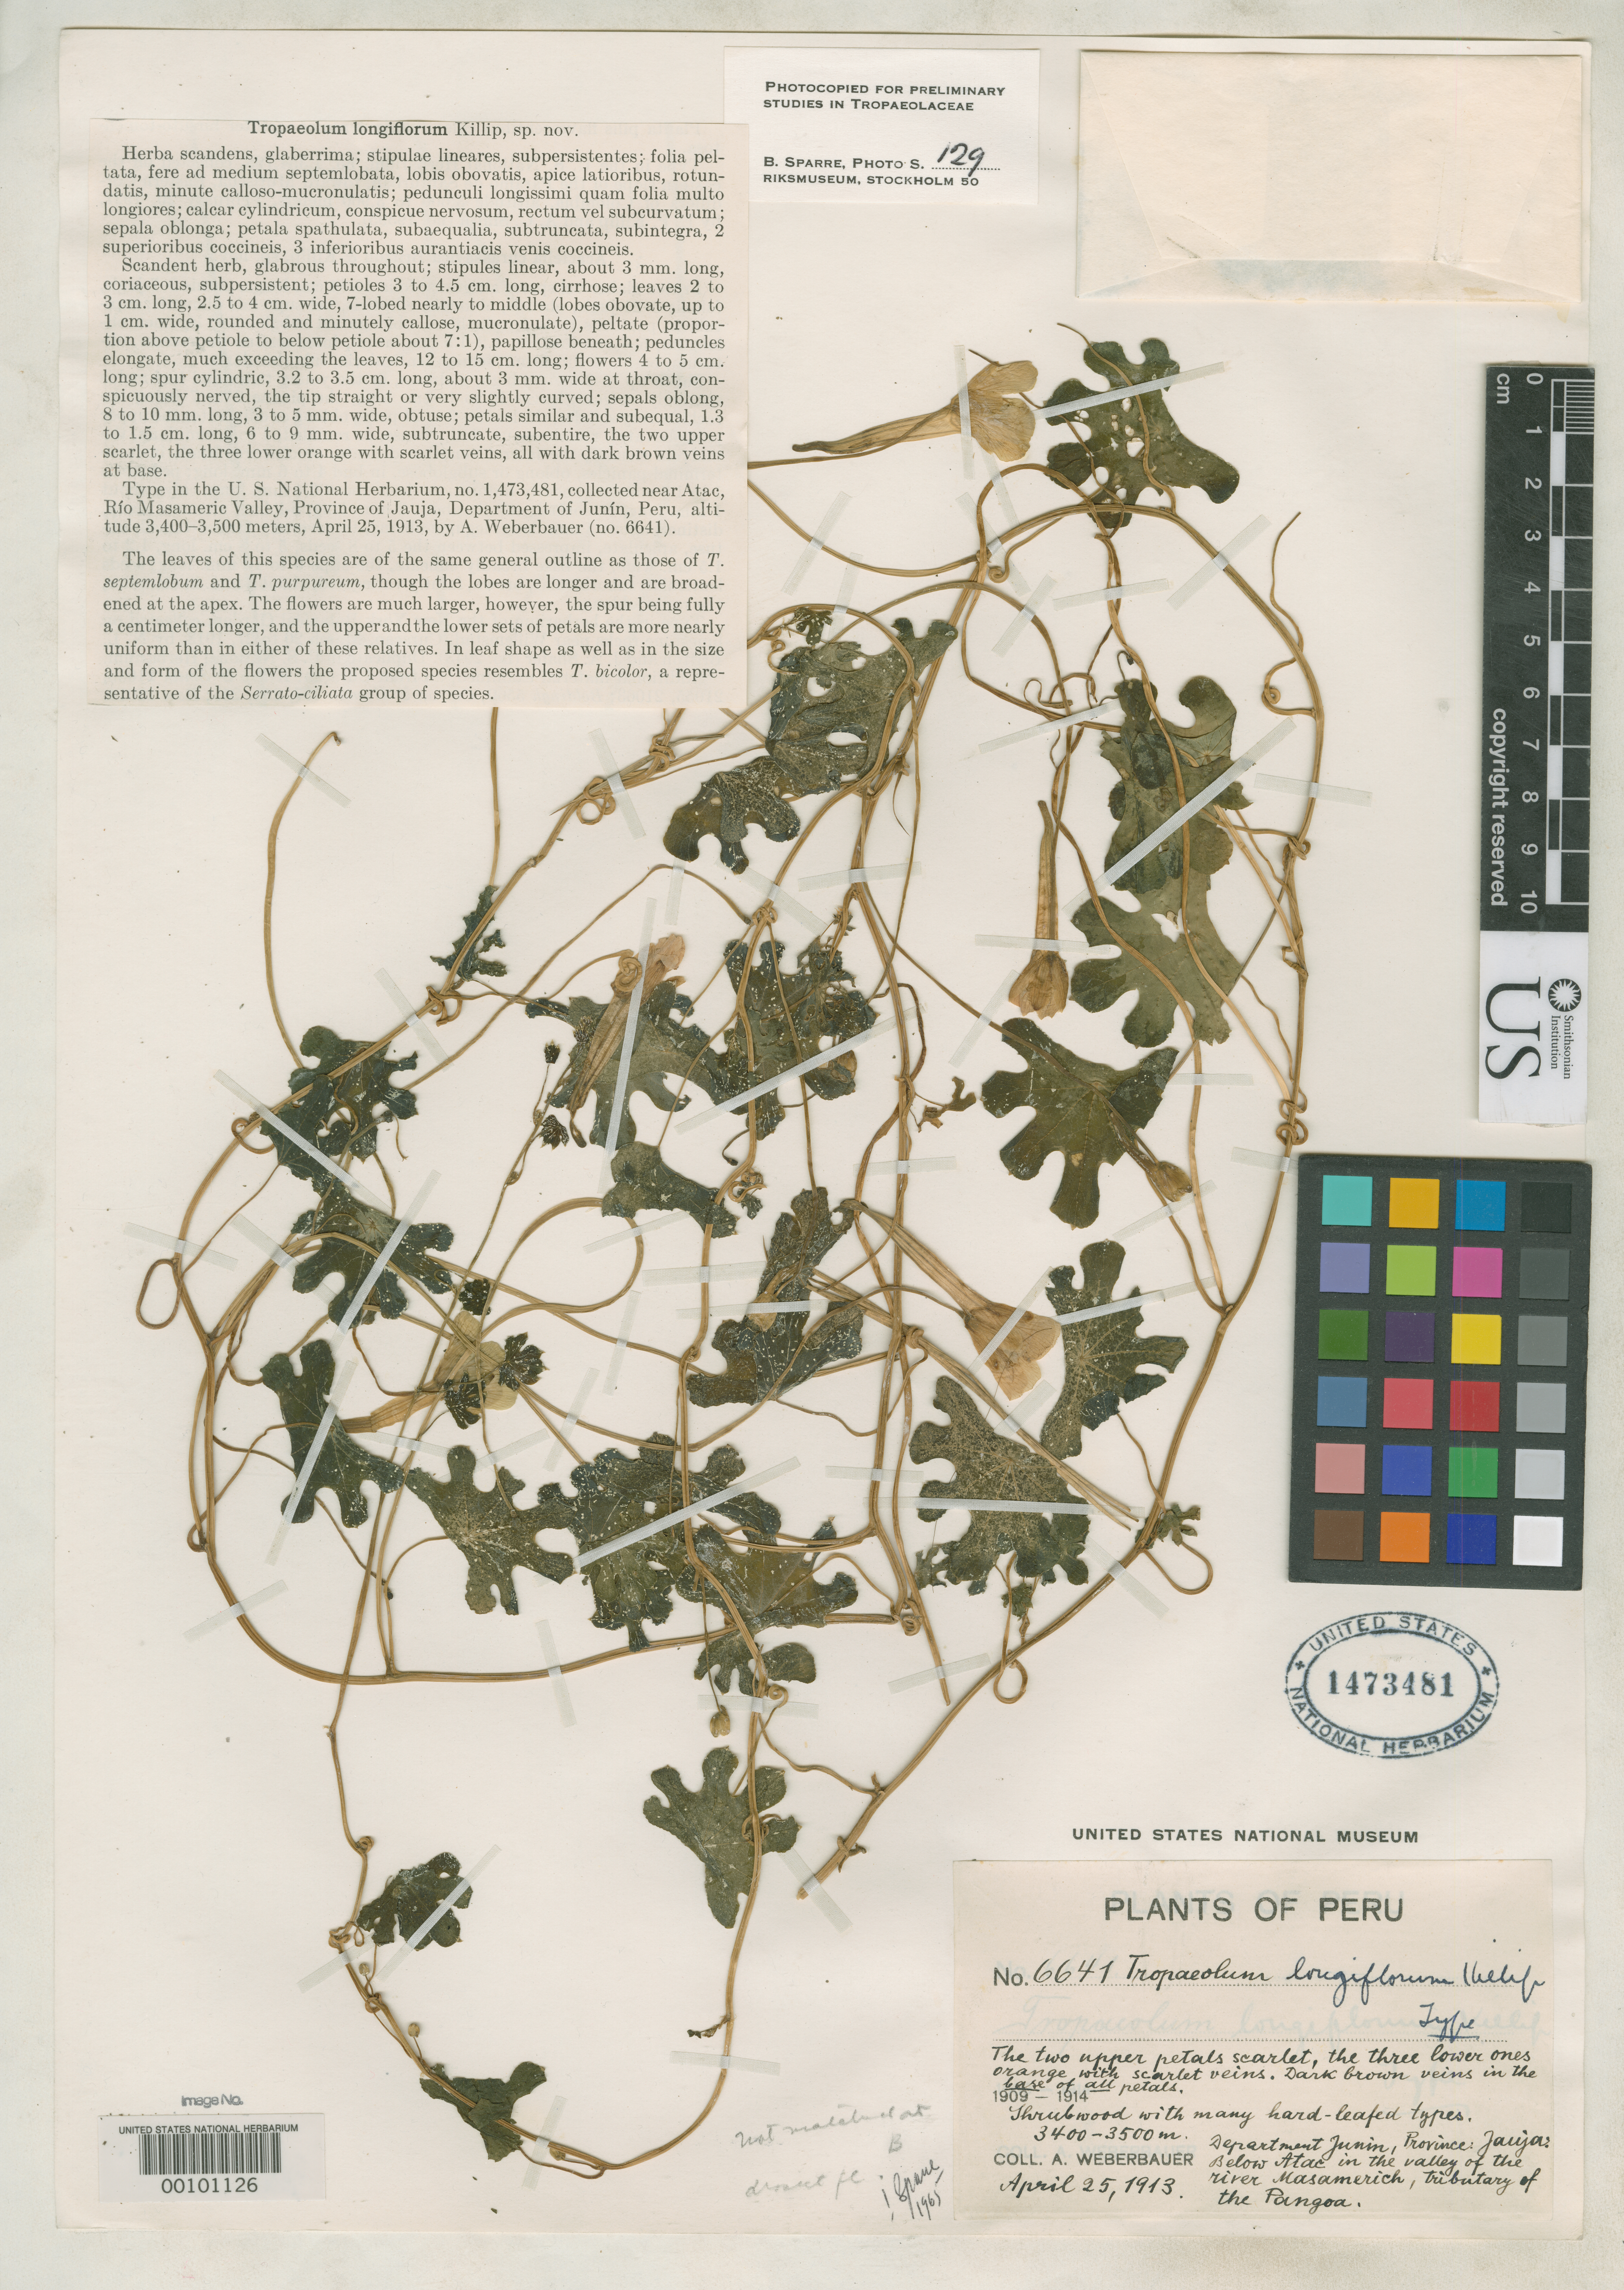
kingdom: Plantae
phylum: Tracheophyta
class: Magnoliopsida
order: Brassicales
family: Tropaeolaceae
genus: Tropaeolum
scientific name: Tropaeolum longiflorum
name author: Killip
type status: Holotype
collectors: A. Weberbauer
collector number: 6641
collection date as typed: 25 Apr 1913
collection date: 1913-04-25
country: Peru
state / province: Junín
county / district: Jauja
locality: N Atac, Rio Masameric valley.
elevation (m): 3400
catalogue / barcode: US 1473481